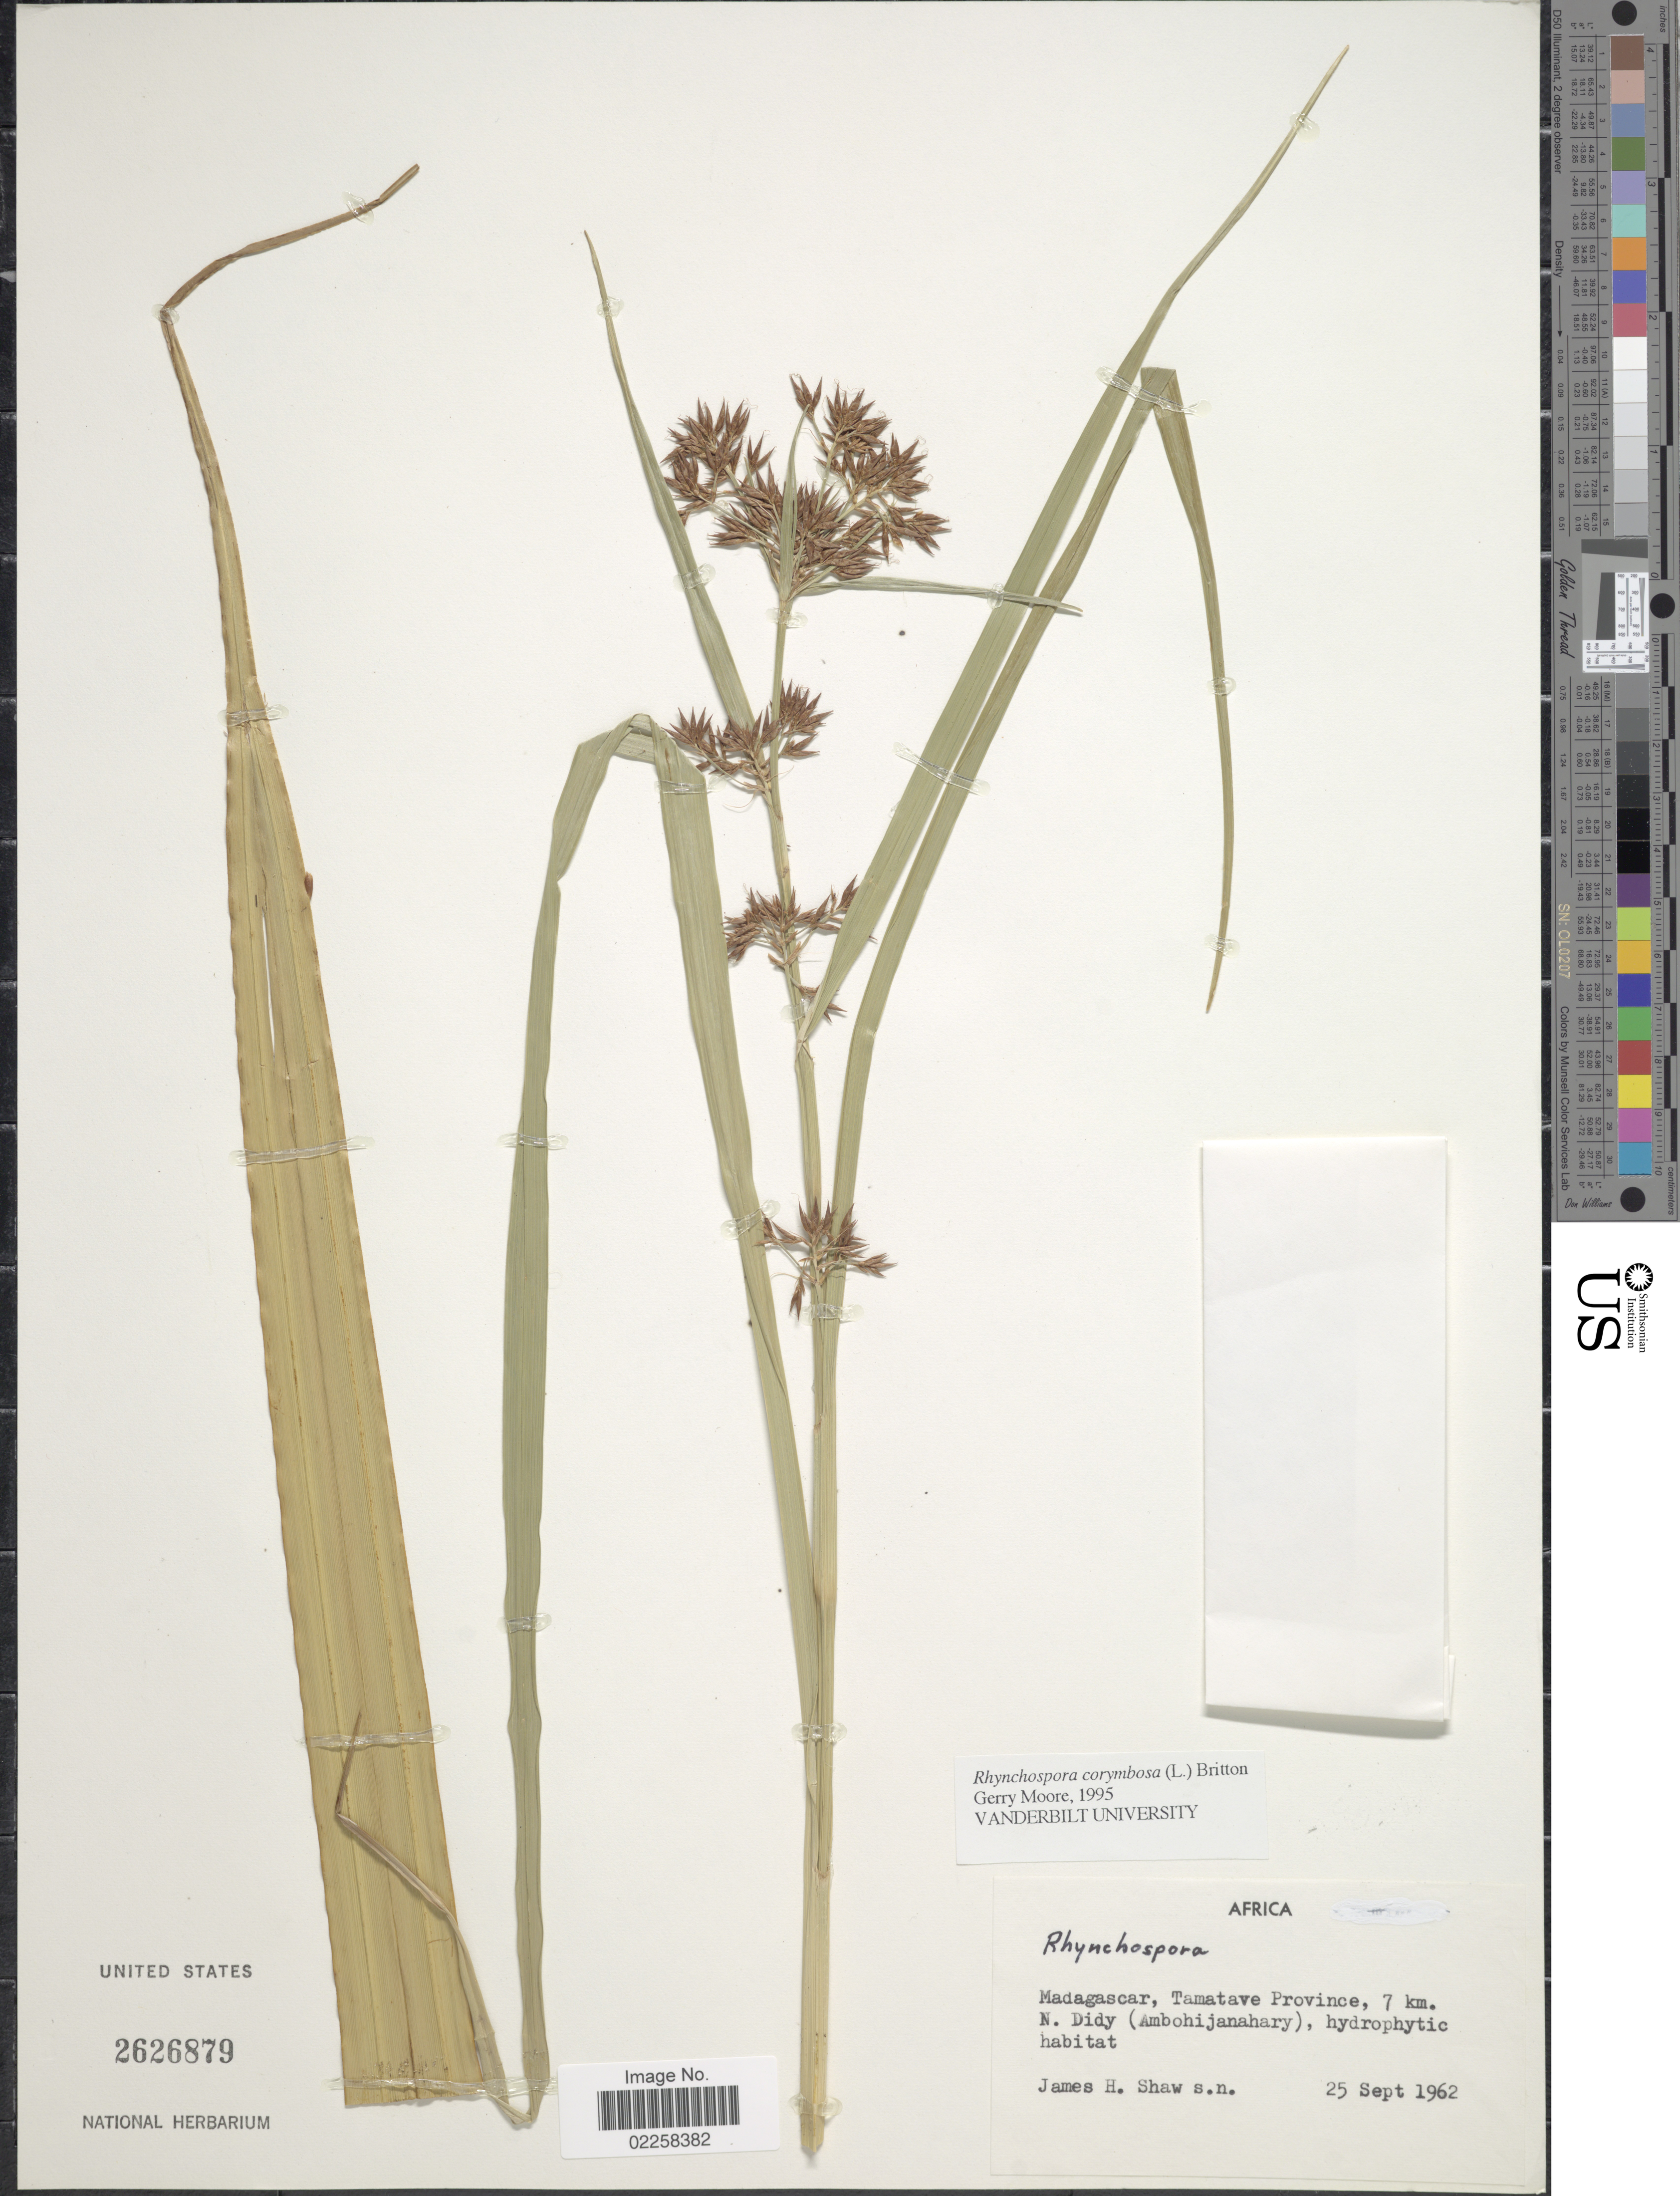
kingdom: Plantae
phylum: Tracheophyta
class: Liliopsida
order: Poales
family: Cyperaceae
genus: Rhynchospora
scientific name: Rhynchospora corymbosa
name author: (L.) Britton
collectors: J. H. Shaw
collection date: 1962-09-25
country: Madagascar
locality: Tamatave Province, 7 km. N. Didy (Ambohijanahary)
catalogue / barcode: US 2626879